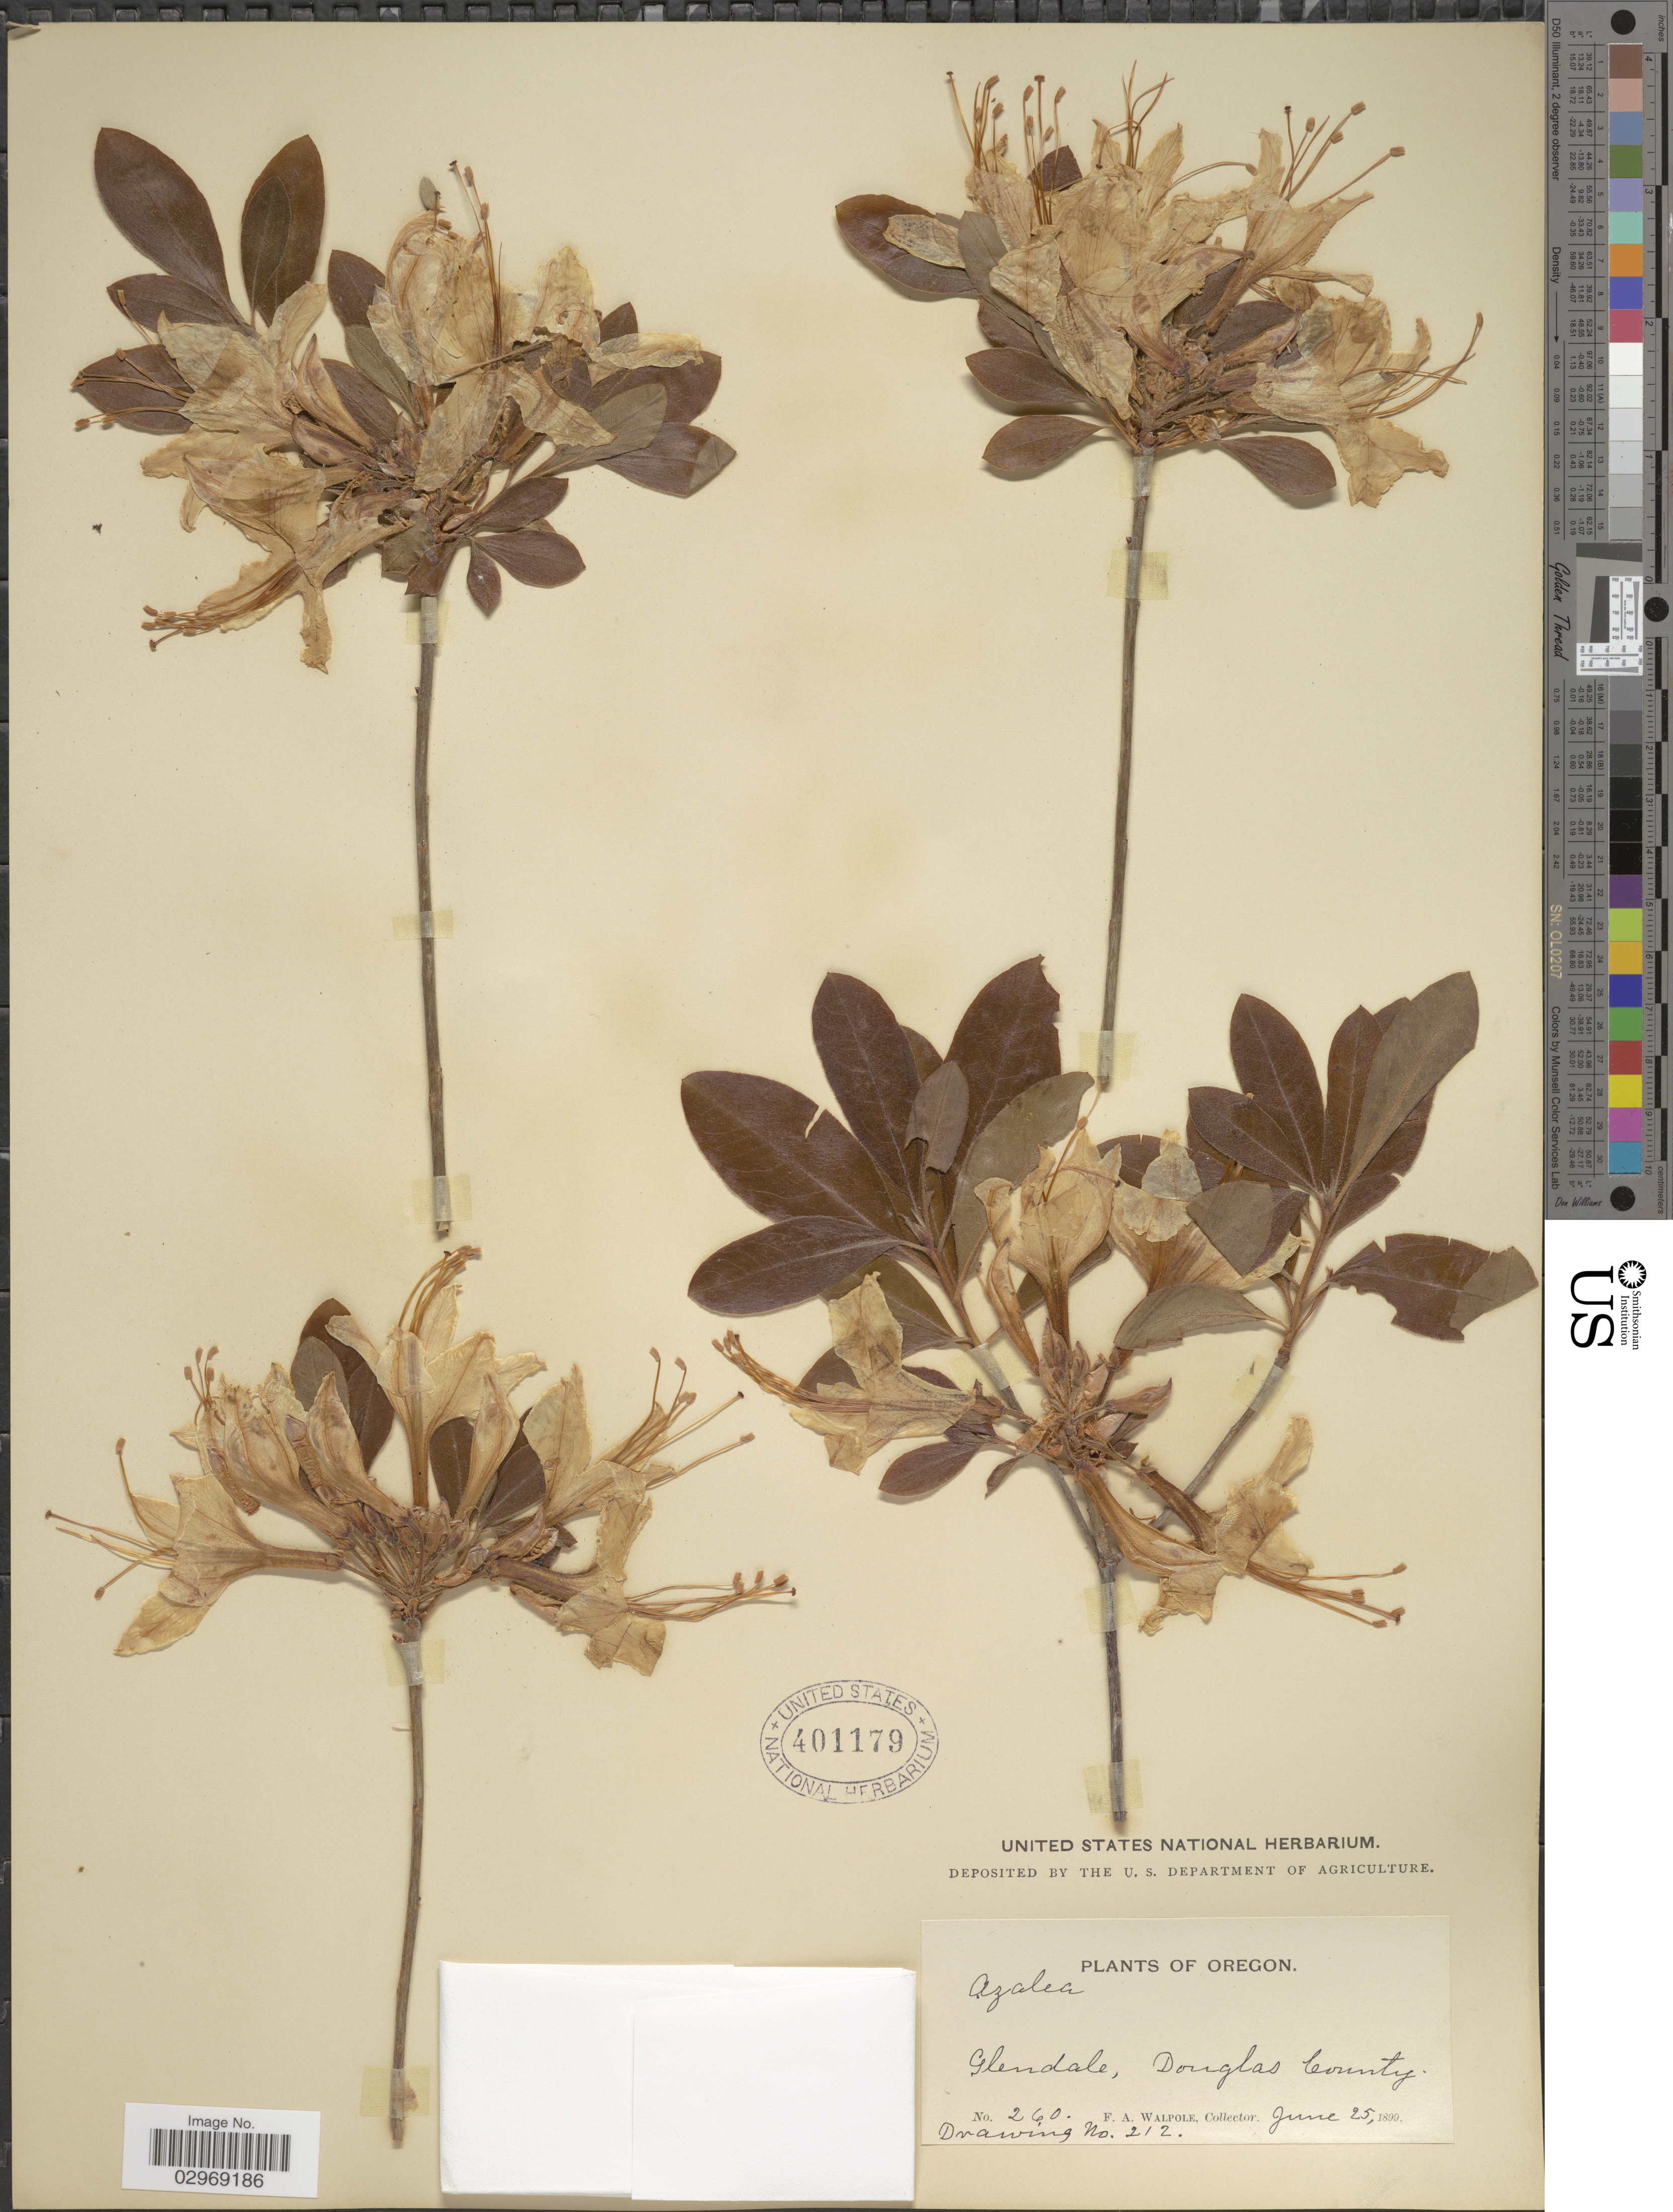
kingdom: Plantae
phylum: Tracheophyta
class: Magnoliopsida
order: Ericales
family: Ericaceae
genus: Rhododendron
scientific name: Rhododendron occidentale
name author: (Torr. & A. Gray) A. Gray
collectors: F. Walpole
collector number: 260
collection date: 1899-06-25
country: United States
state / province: Oregon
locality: Glendale, Douglas County.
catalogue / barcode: US 401179